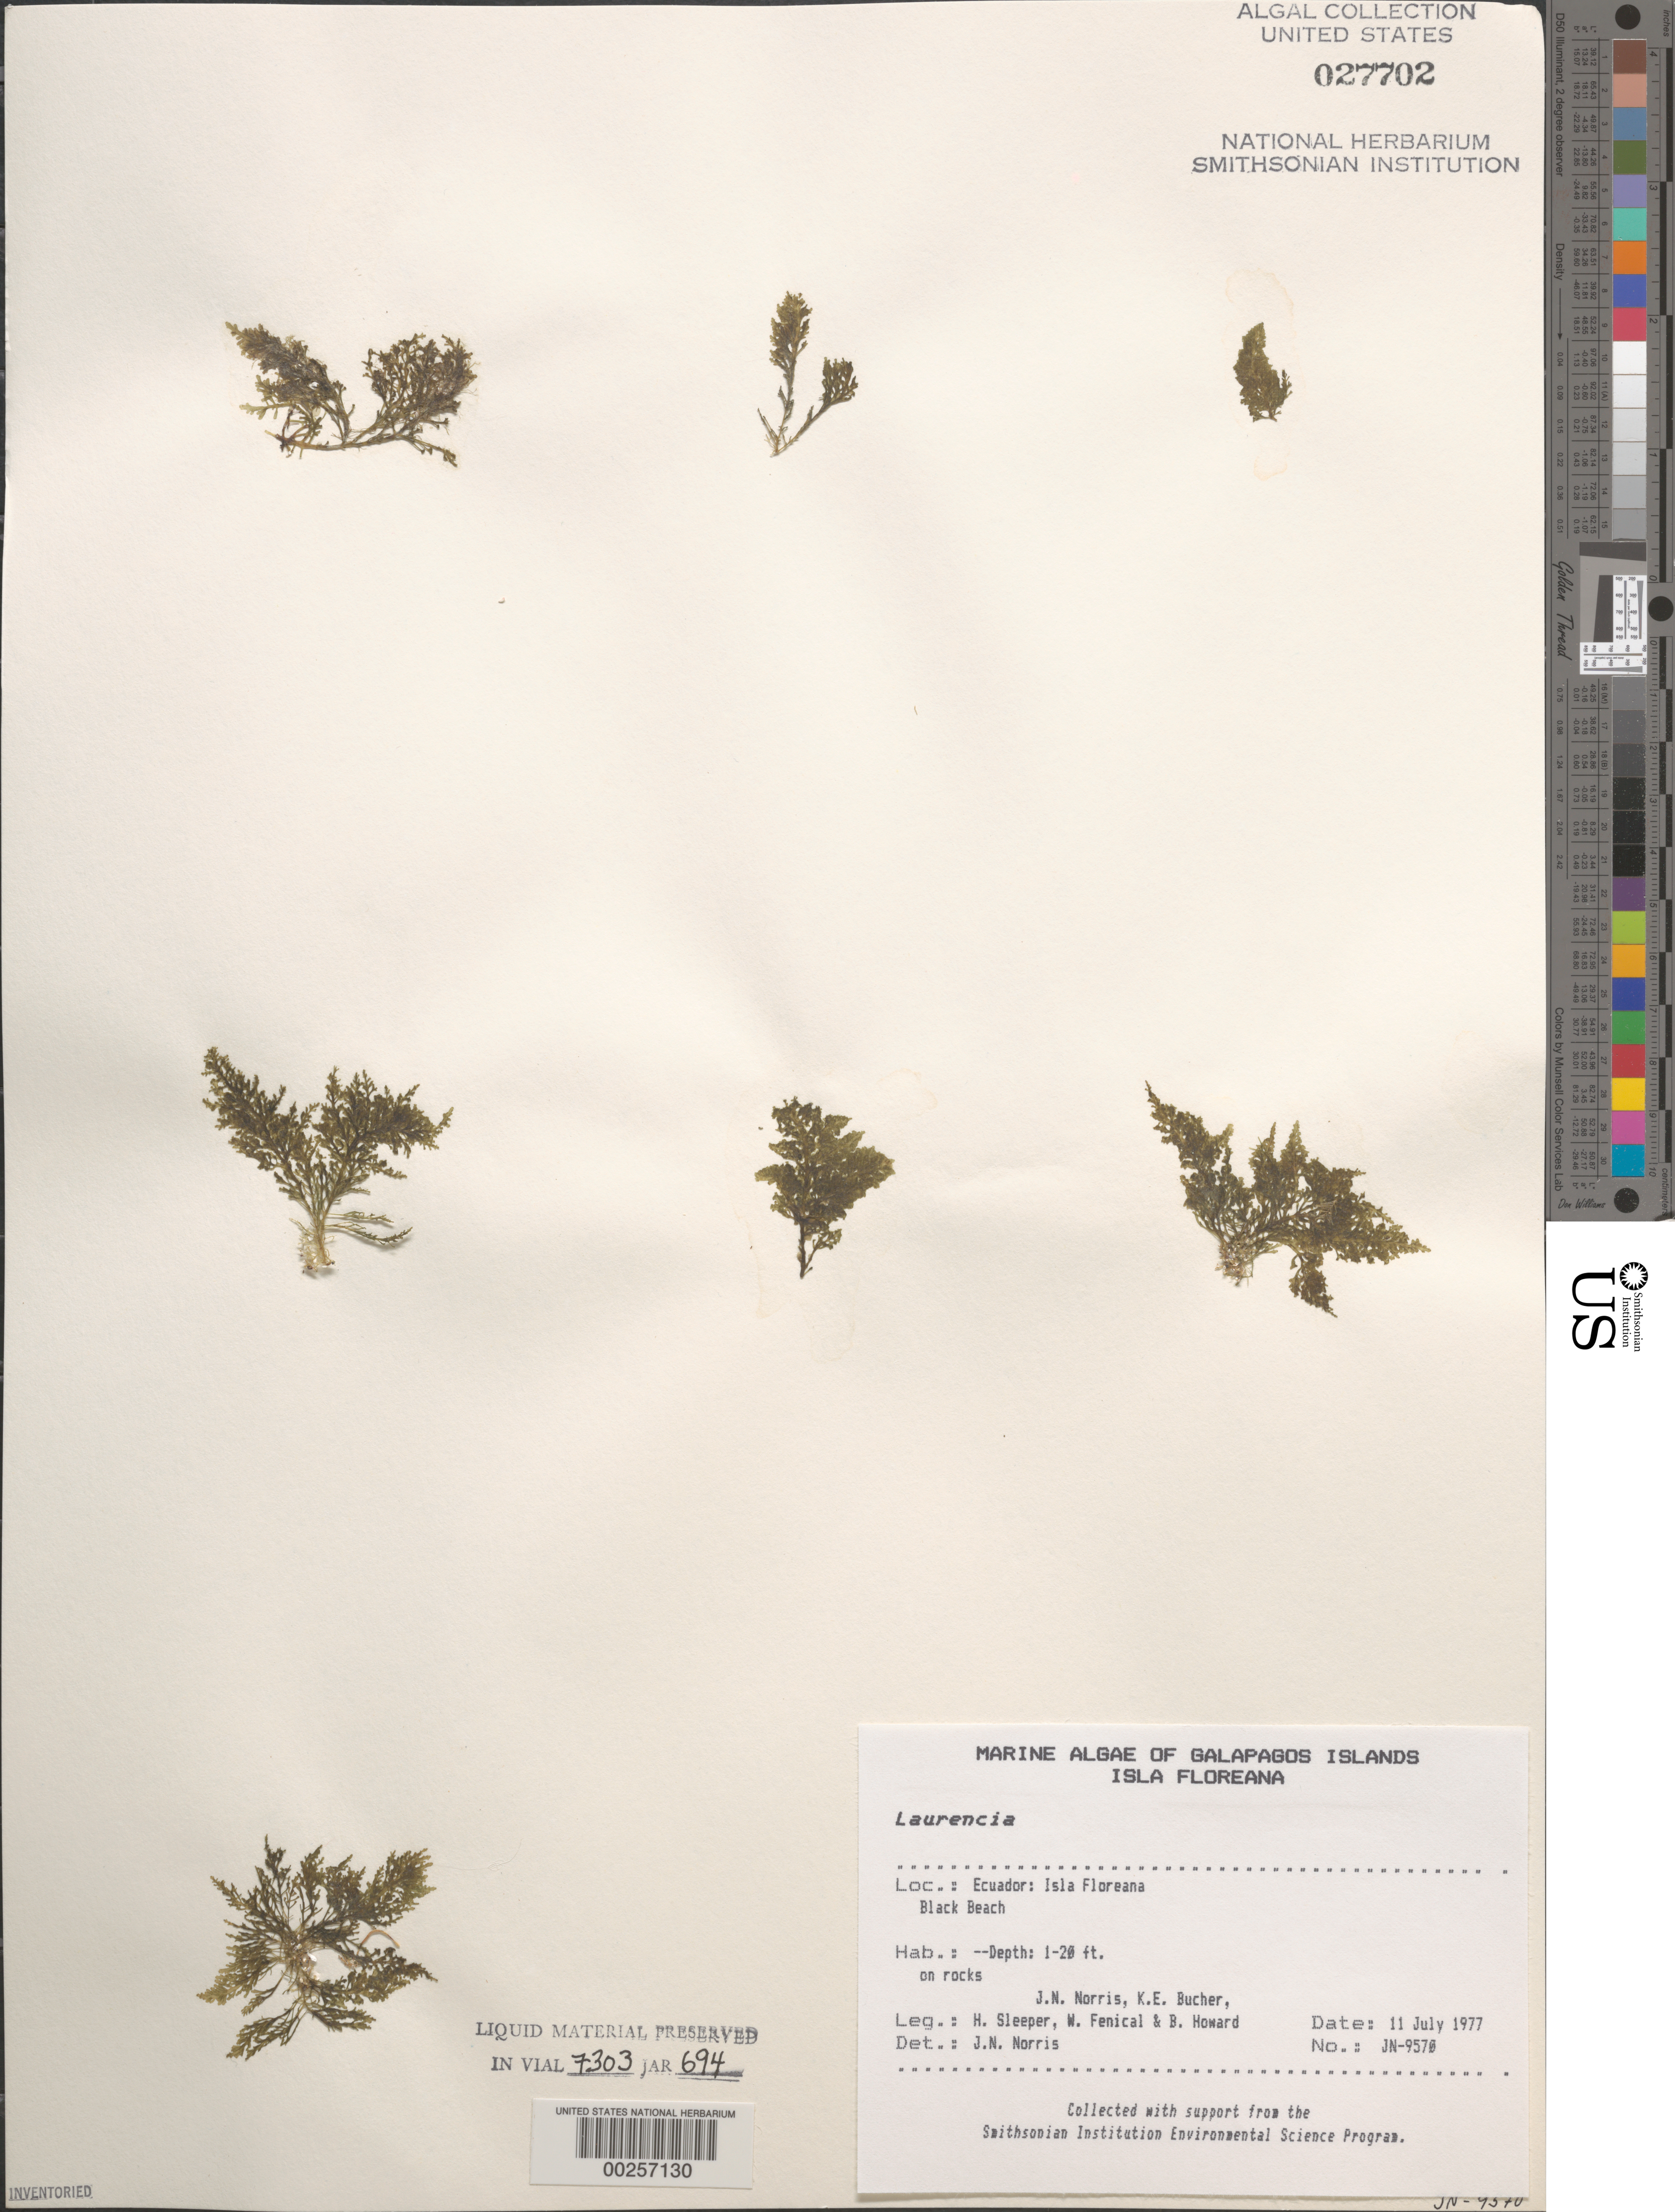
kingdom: Plantae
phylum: Rhodophyta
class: Florideophyceae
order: Ceramiales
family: Rhodomelaceae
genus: Laurencia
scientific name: Laurencia sp.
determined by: Norris, James N.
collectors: J. N. Norris, K. E. Bucher, H. Sleeper, W. Fenical & B. Howard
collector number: JN-9570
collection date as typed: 11 Jul 1977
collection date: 1977-07-11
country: Ecuador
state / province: Colón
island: Floreana [Charles, Santa Maria]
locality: Black Beach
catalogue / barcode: US 27702